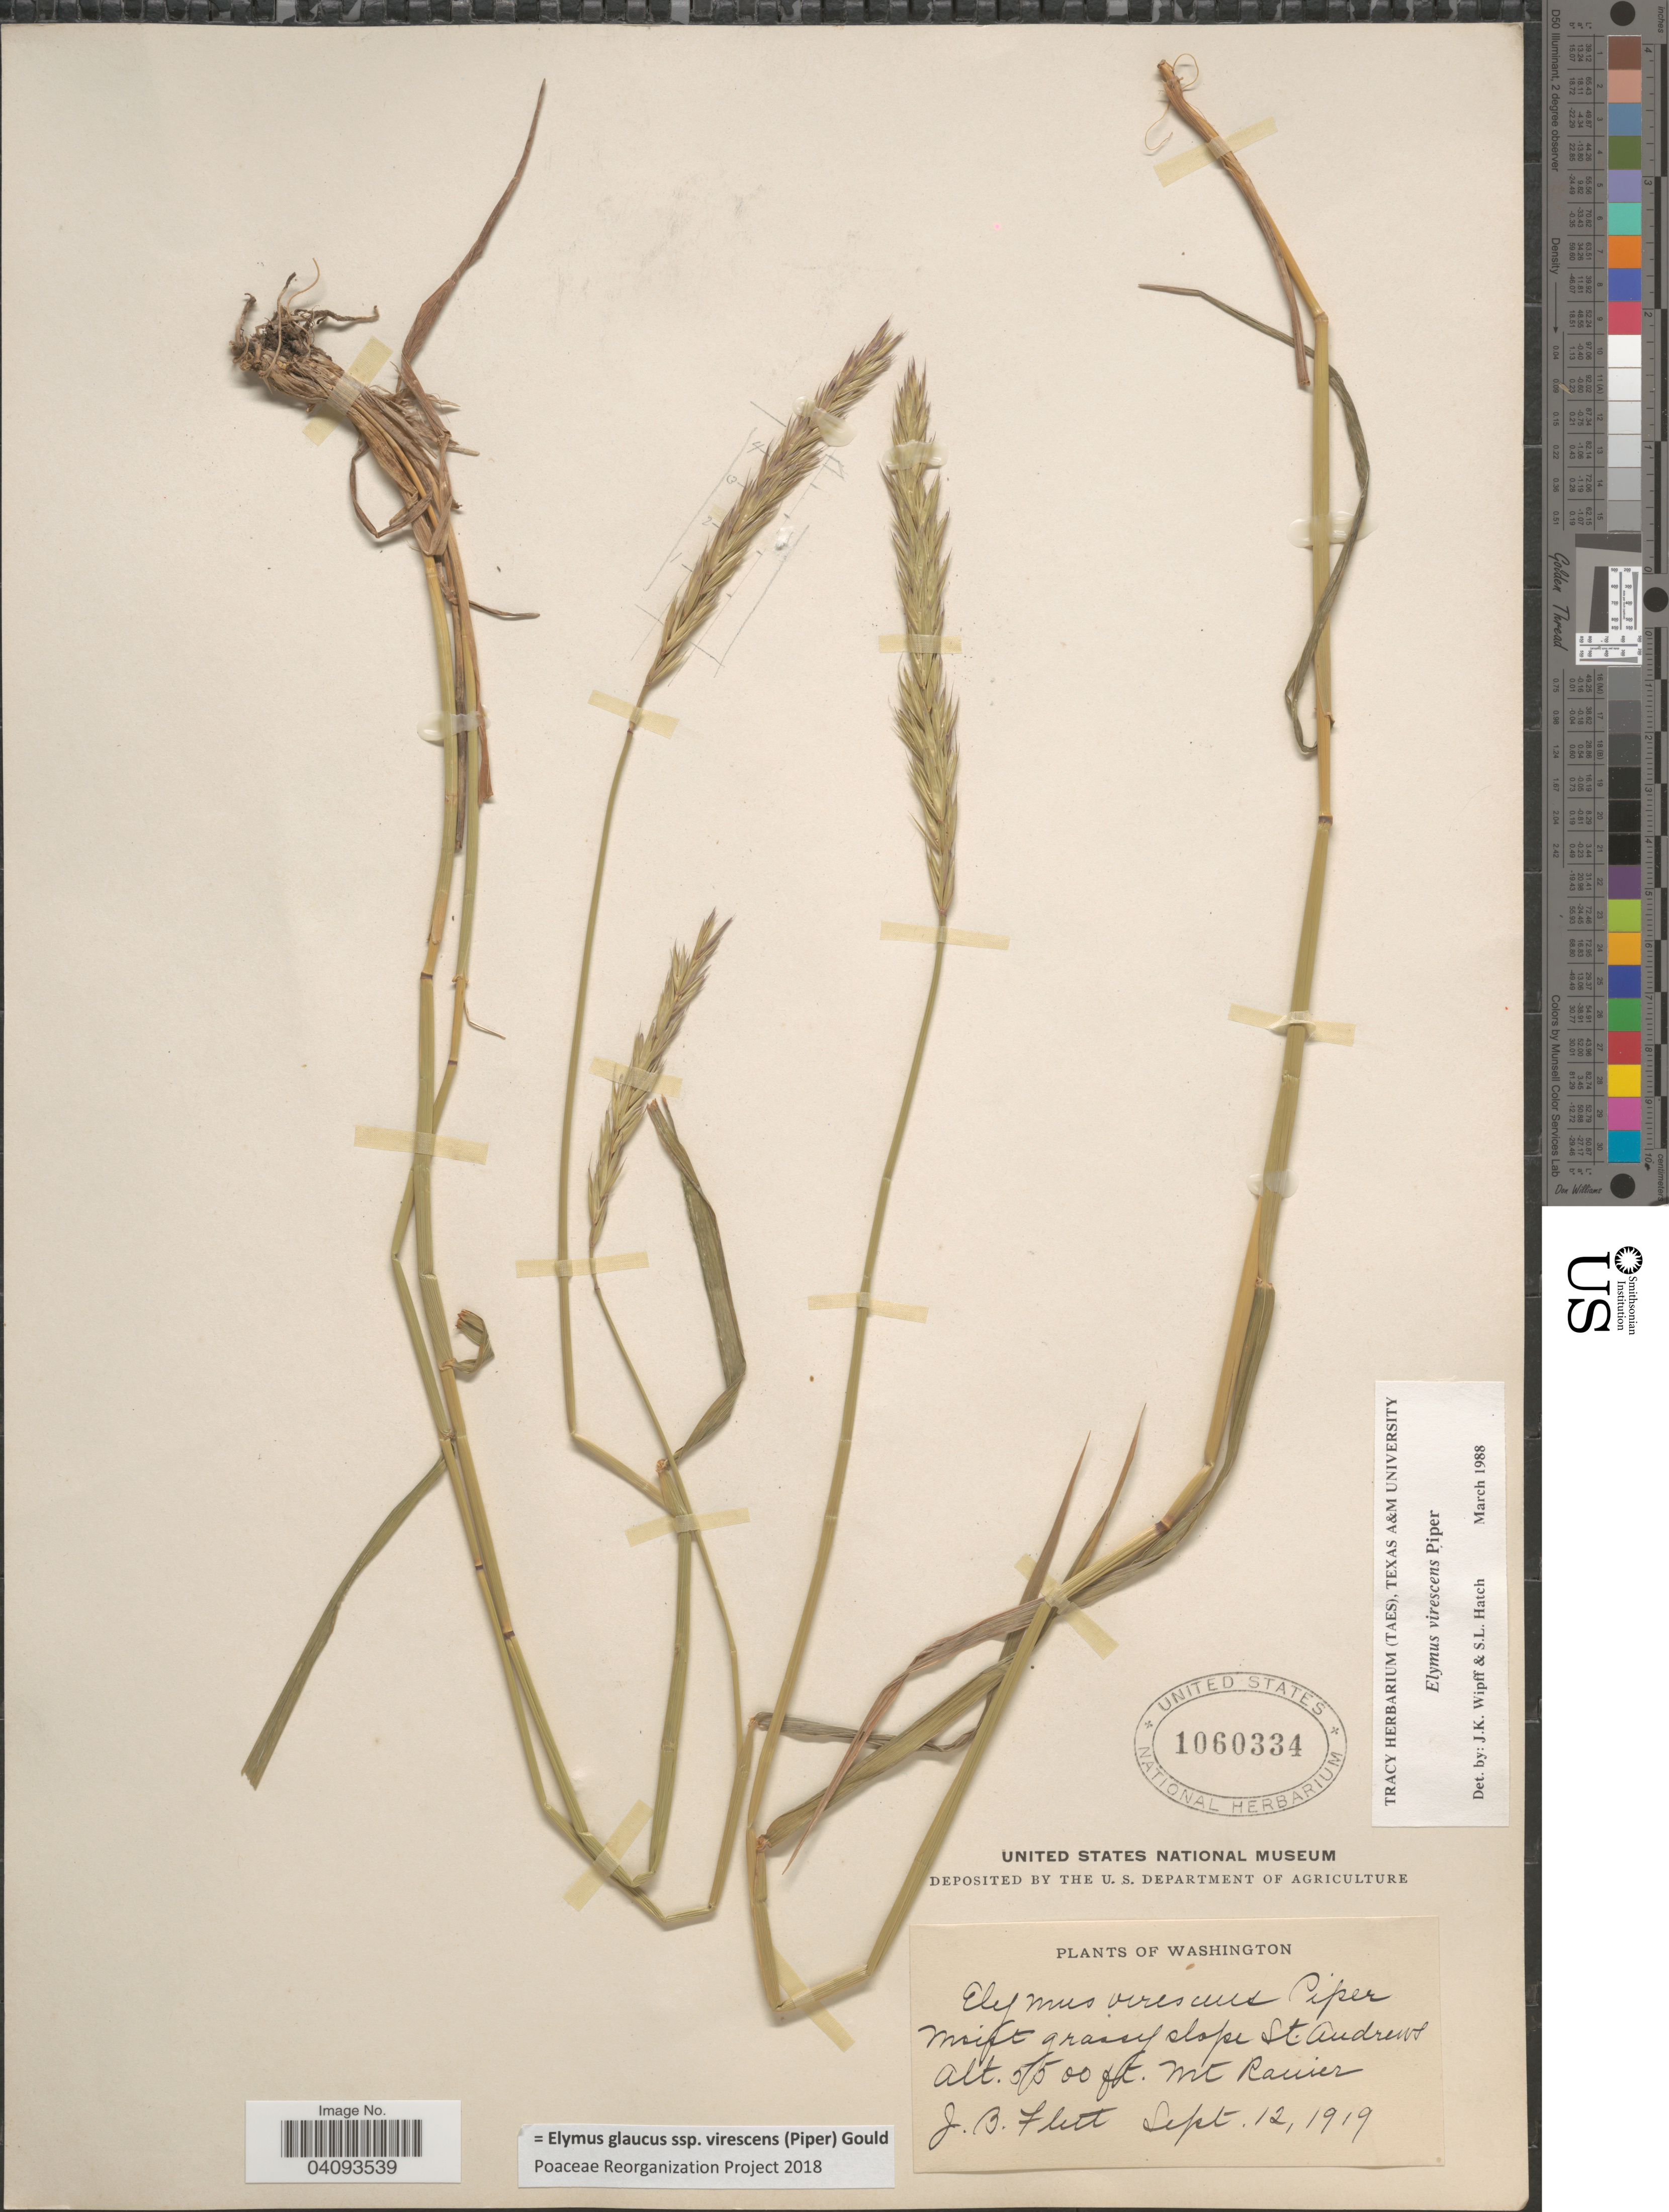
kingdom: Plantae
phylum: Tracheophyta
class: Liliopsida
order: Poales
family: Poaceae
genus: Elymus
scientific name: Elymus glaucus subsp. virescens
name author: (Piper) Gould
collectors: J. Flett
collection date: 1919-09-12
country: United States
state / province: Washington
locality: Moist grassy slope St. Andrews. Mt Ranier.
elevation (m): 1676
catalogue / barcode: US 1060334